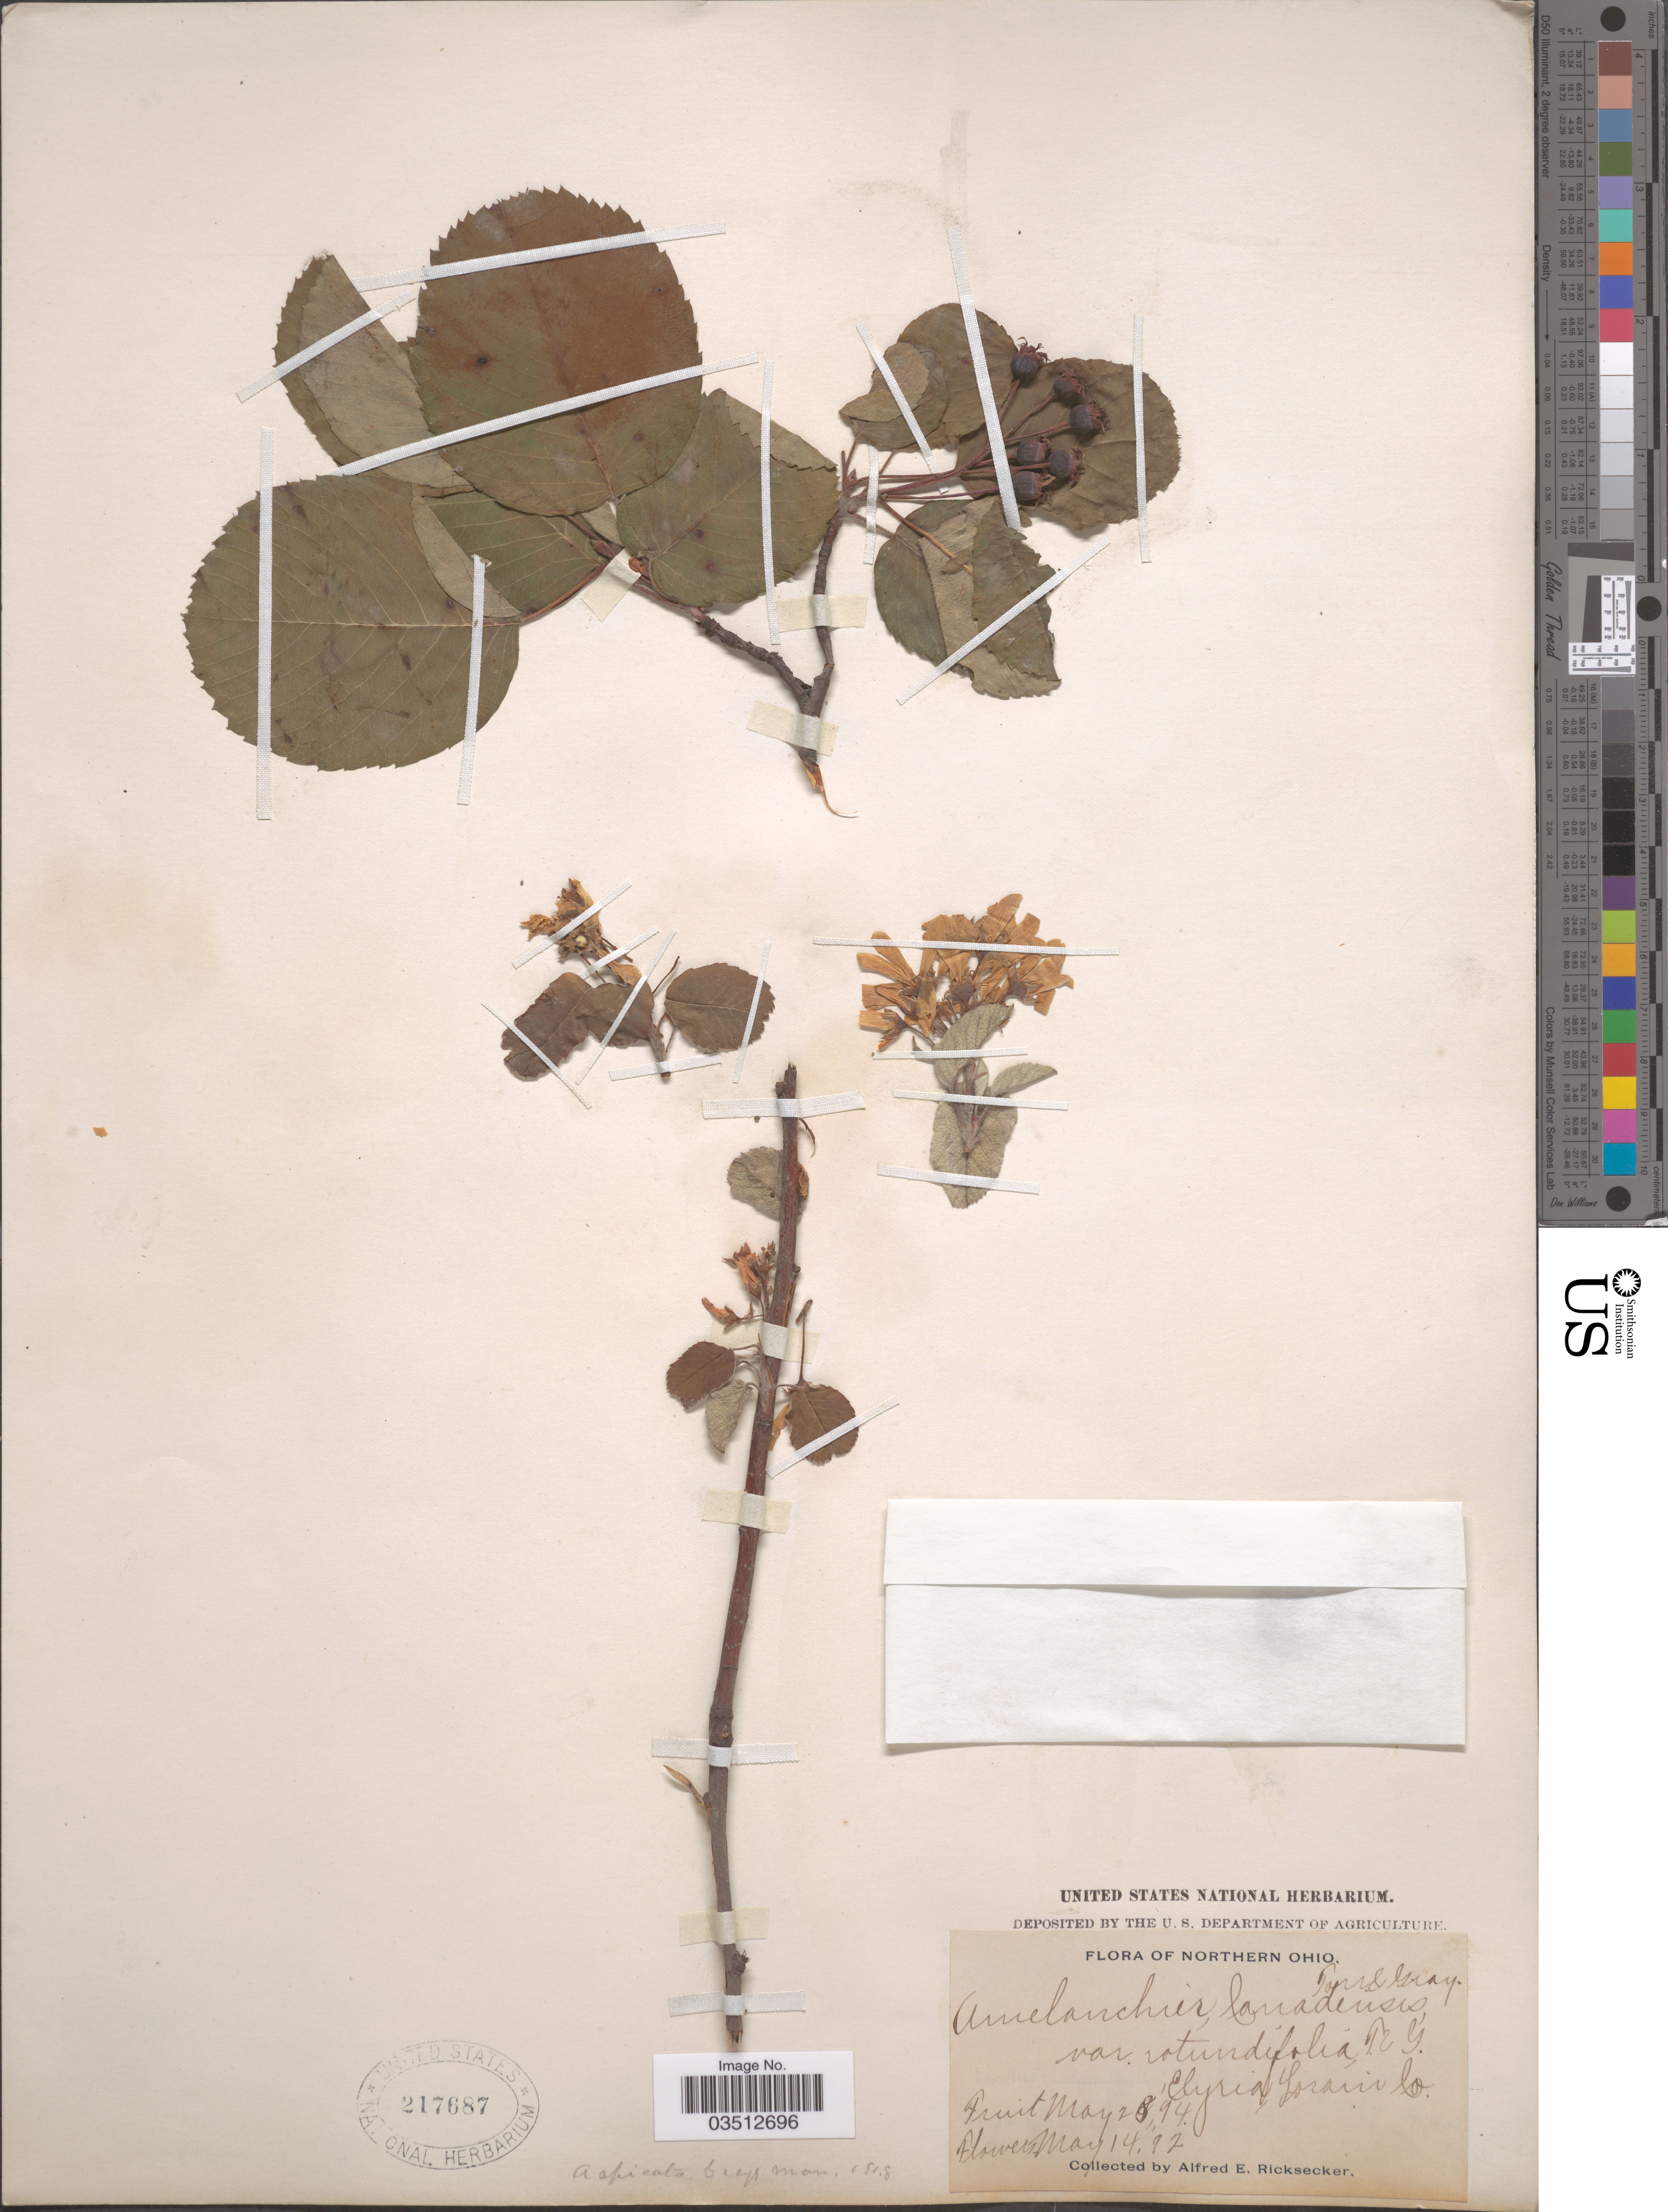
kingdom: Plantae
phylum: Tracheophyta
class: Magnoliopsida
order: Rosales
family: Rosaceae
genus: Amelanchier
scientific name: Amelanchier x spicata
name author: (Lam.) K. Koch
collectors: A. E. Ricksecker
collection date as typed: Transcribed d/m/y: 14/5/92 to 28/5/94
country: United States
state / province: Ohio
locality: Northern Ohio, Elyria, Lorain Co.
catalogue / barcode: US 217687